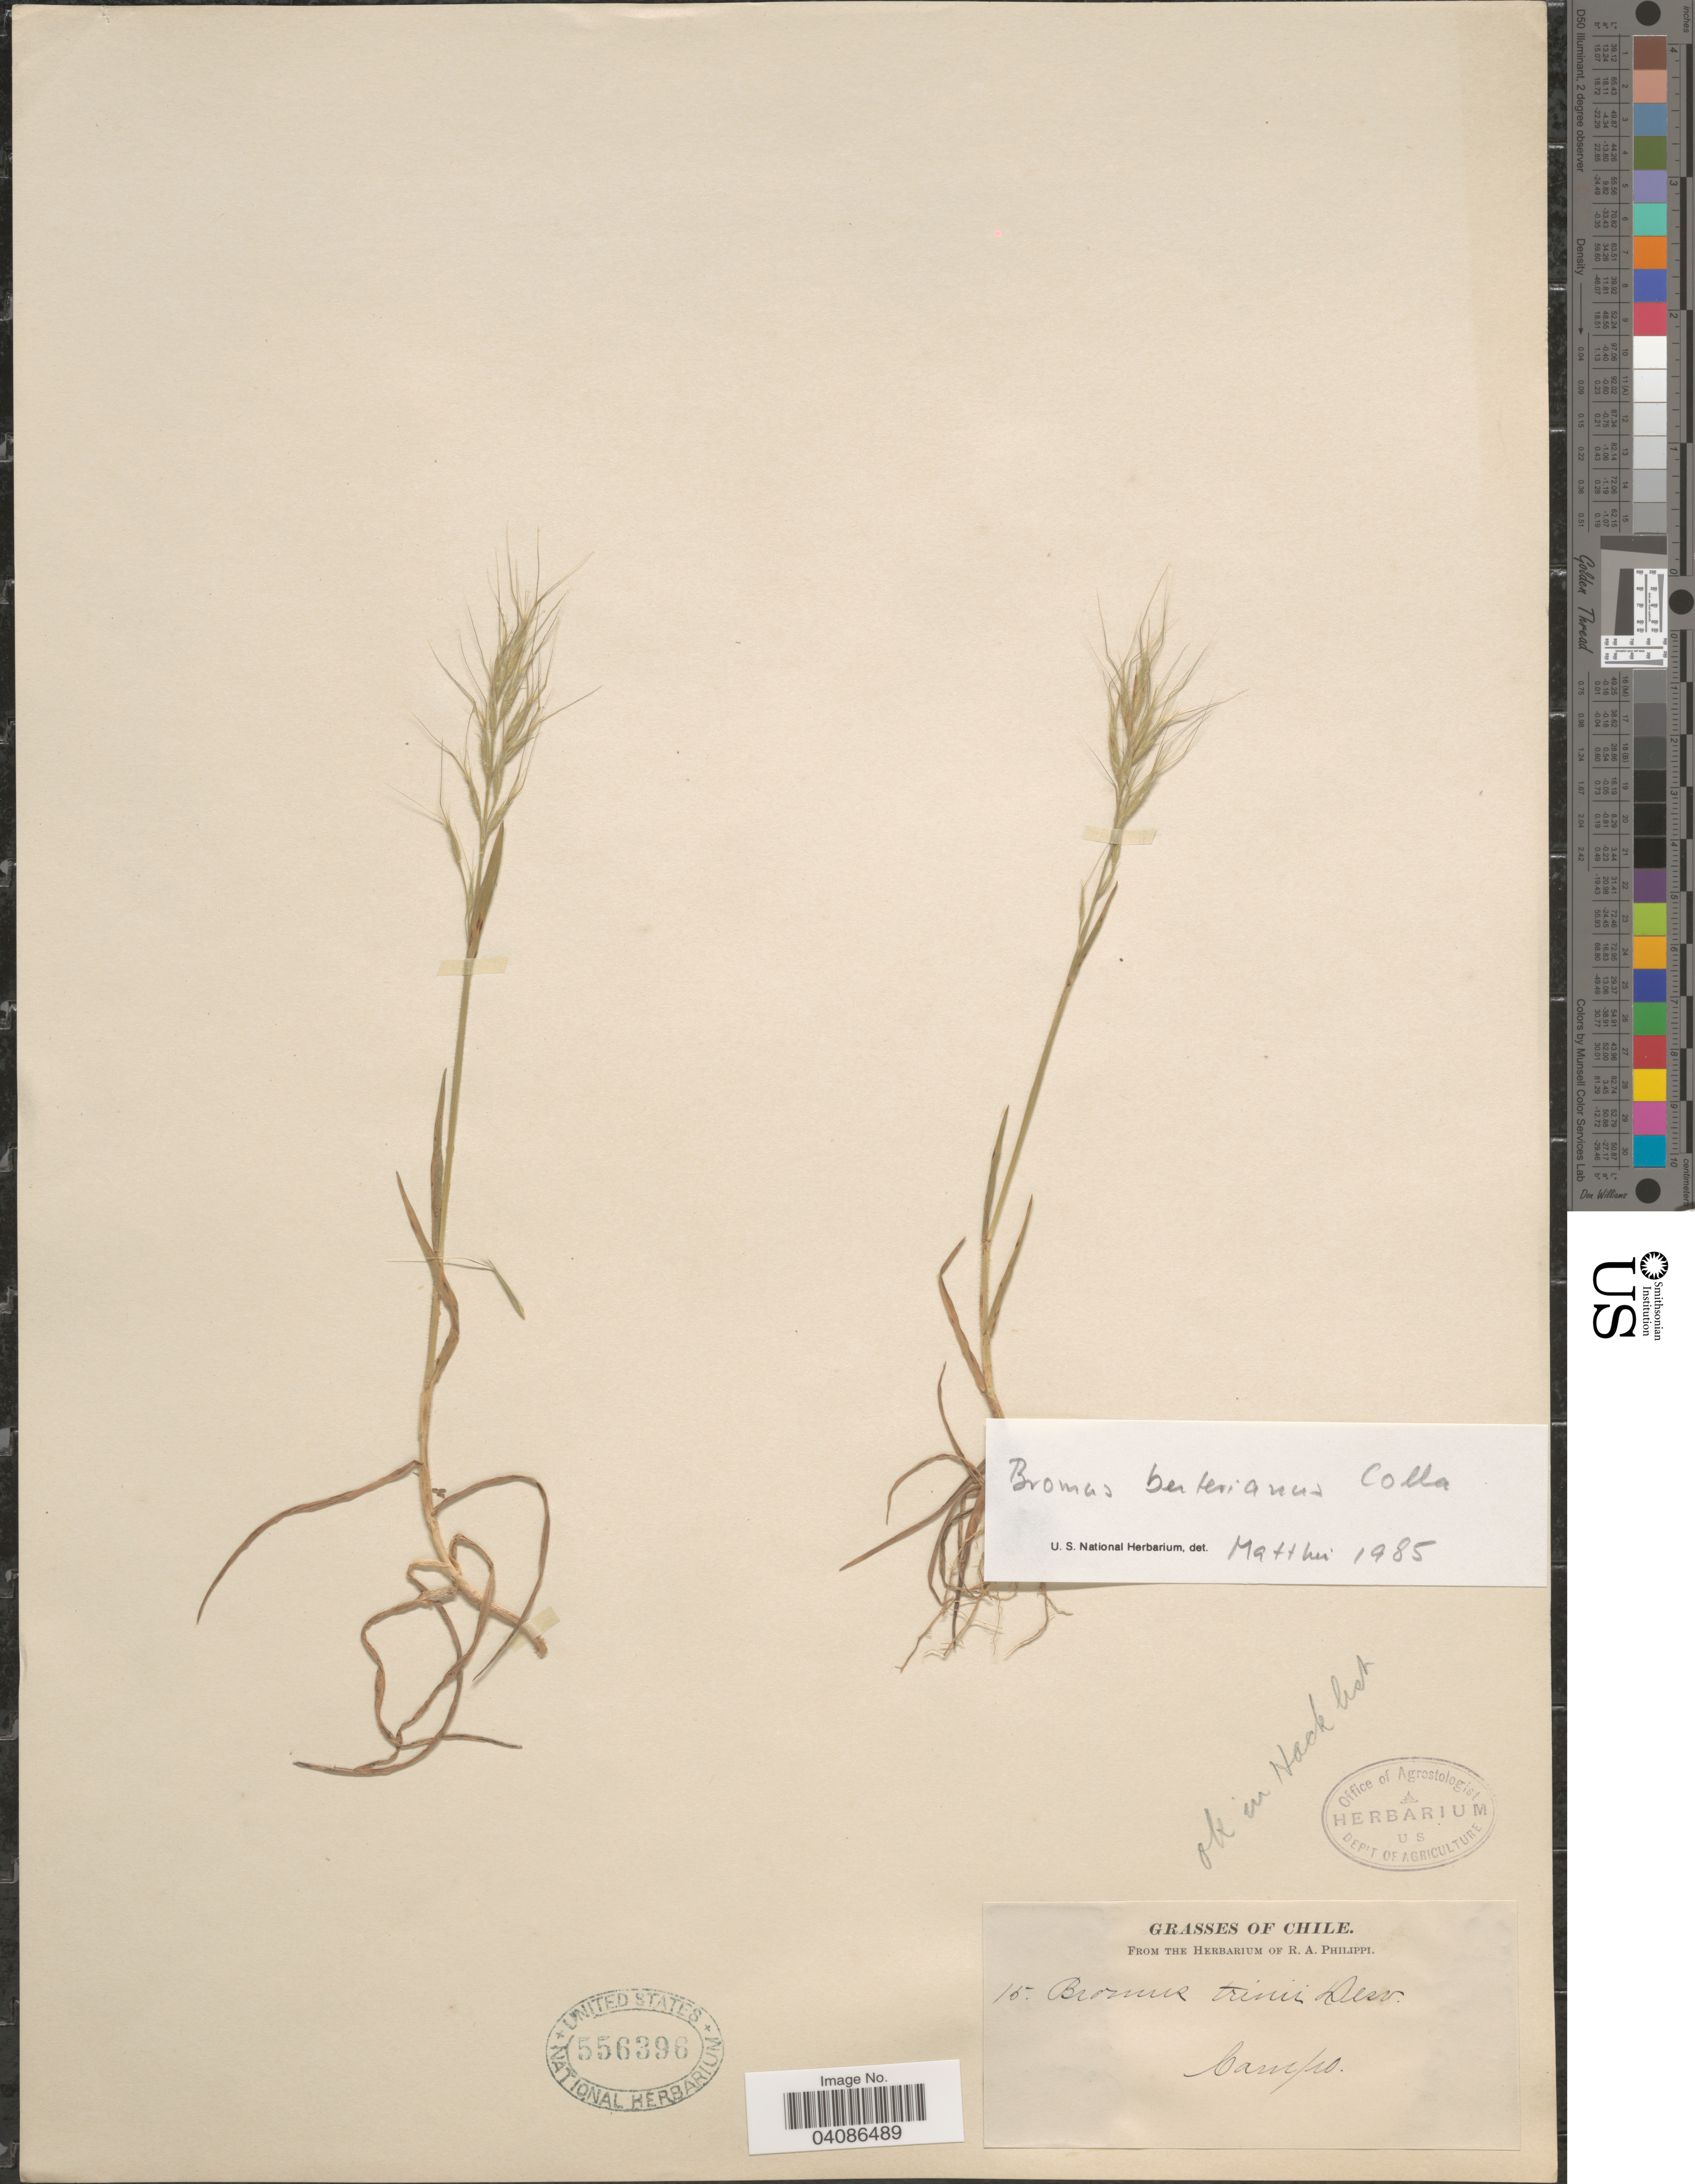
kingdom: Plantae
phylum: Tracheophyta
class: Liliopsida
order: Poales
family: Poaceae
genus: Bromus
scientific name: Bromus berteroanus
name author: Colla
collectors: ex. herb. R.A. Philippi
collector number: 15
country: Chile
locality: Campo.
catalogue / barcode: US 556396